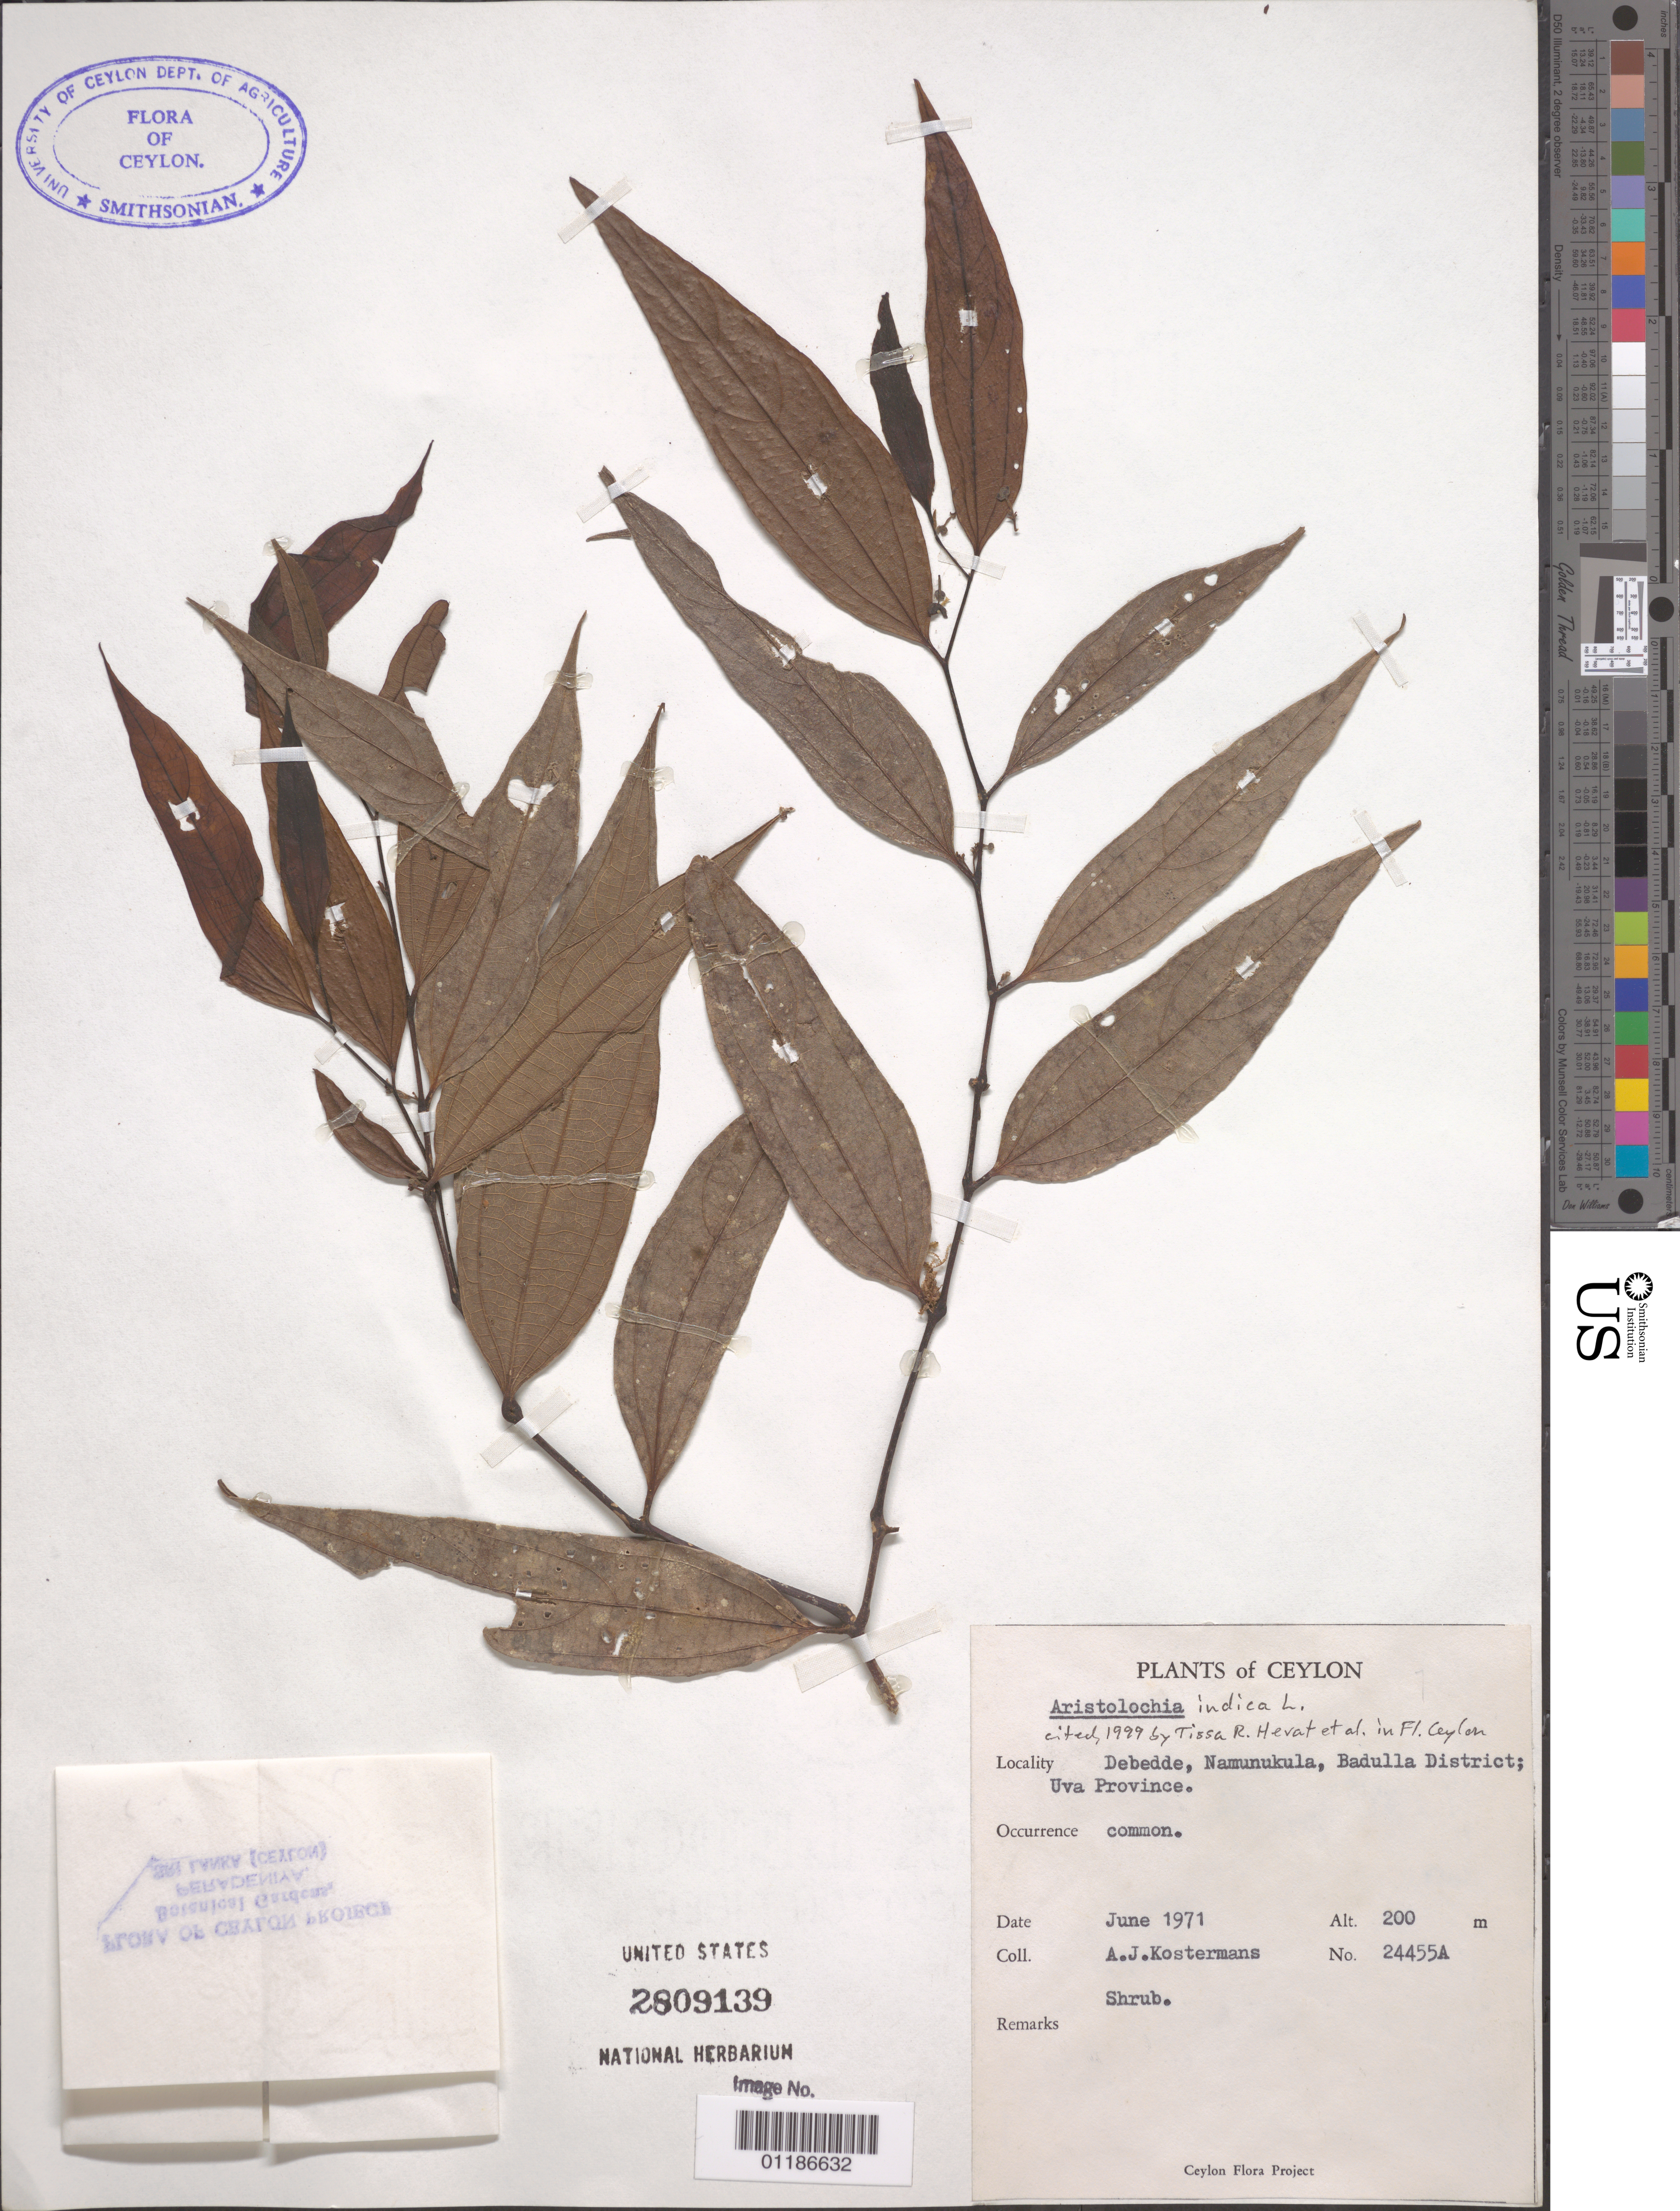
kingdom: Plantae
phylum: Tracheophyta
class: Magnoliopsida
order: Piperales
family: Aristolochiaceae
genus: Aristolochia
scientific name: Aristolochia indica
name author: L.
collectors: A. J. G. Kostermans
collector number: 24455A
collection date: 1971-06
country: Sri Lanka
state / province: Uva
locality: Debedde, Namunukula, Badulla District; Uva Province.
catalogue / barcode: US 2809139